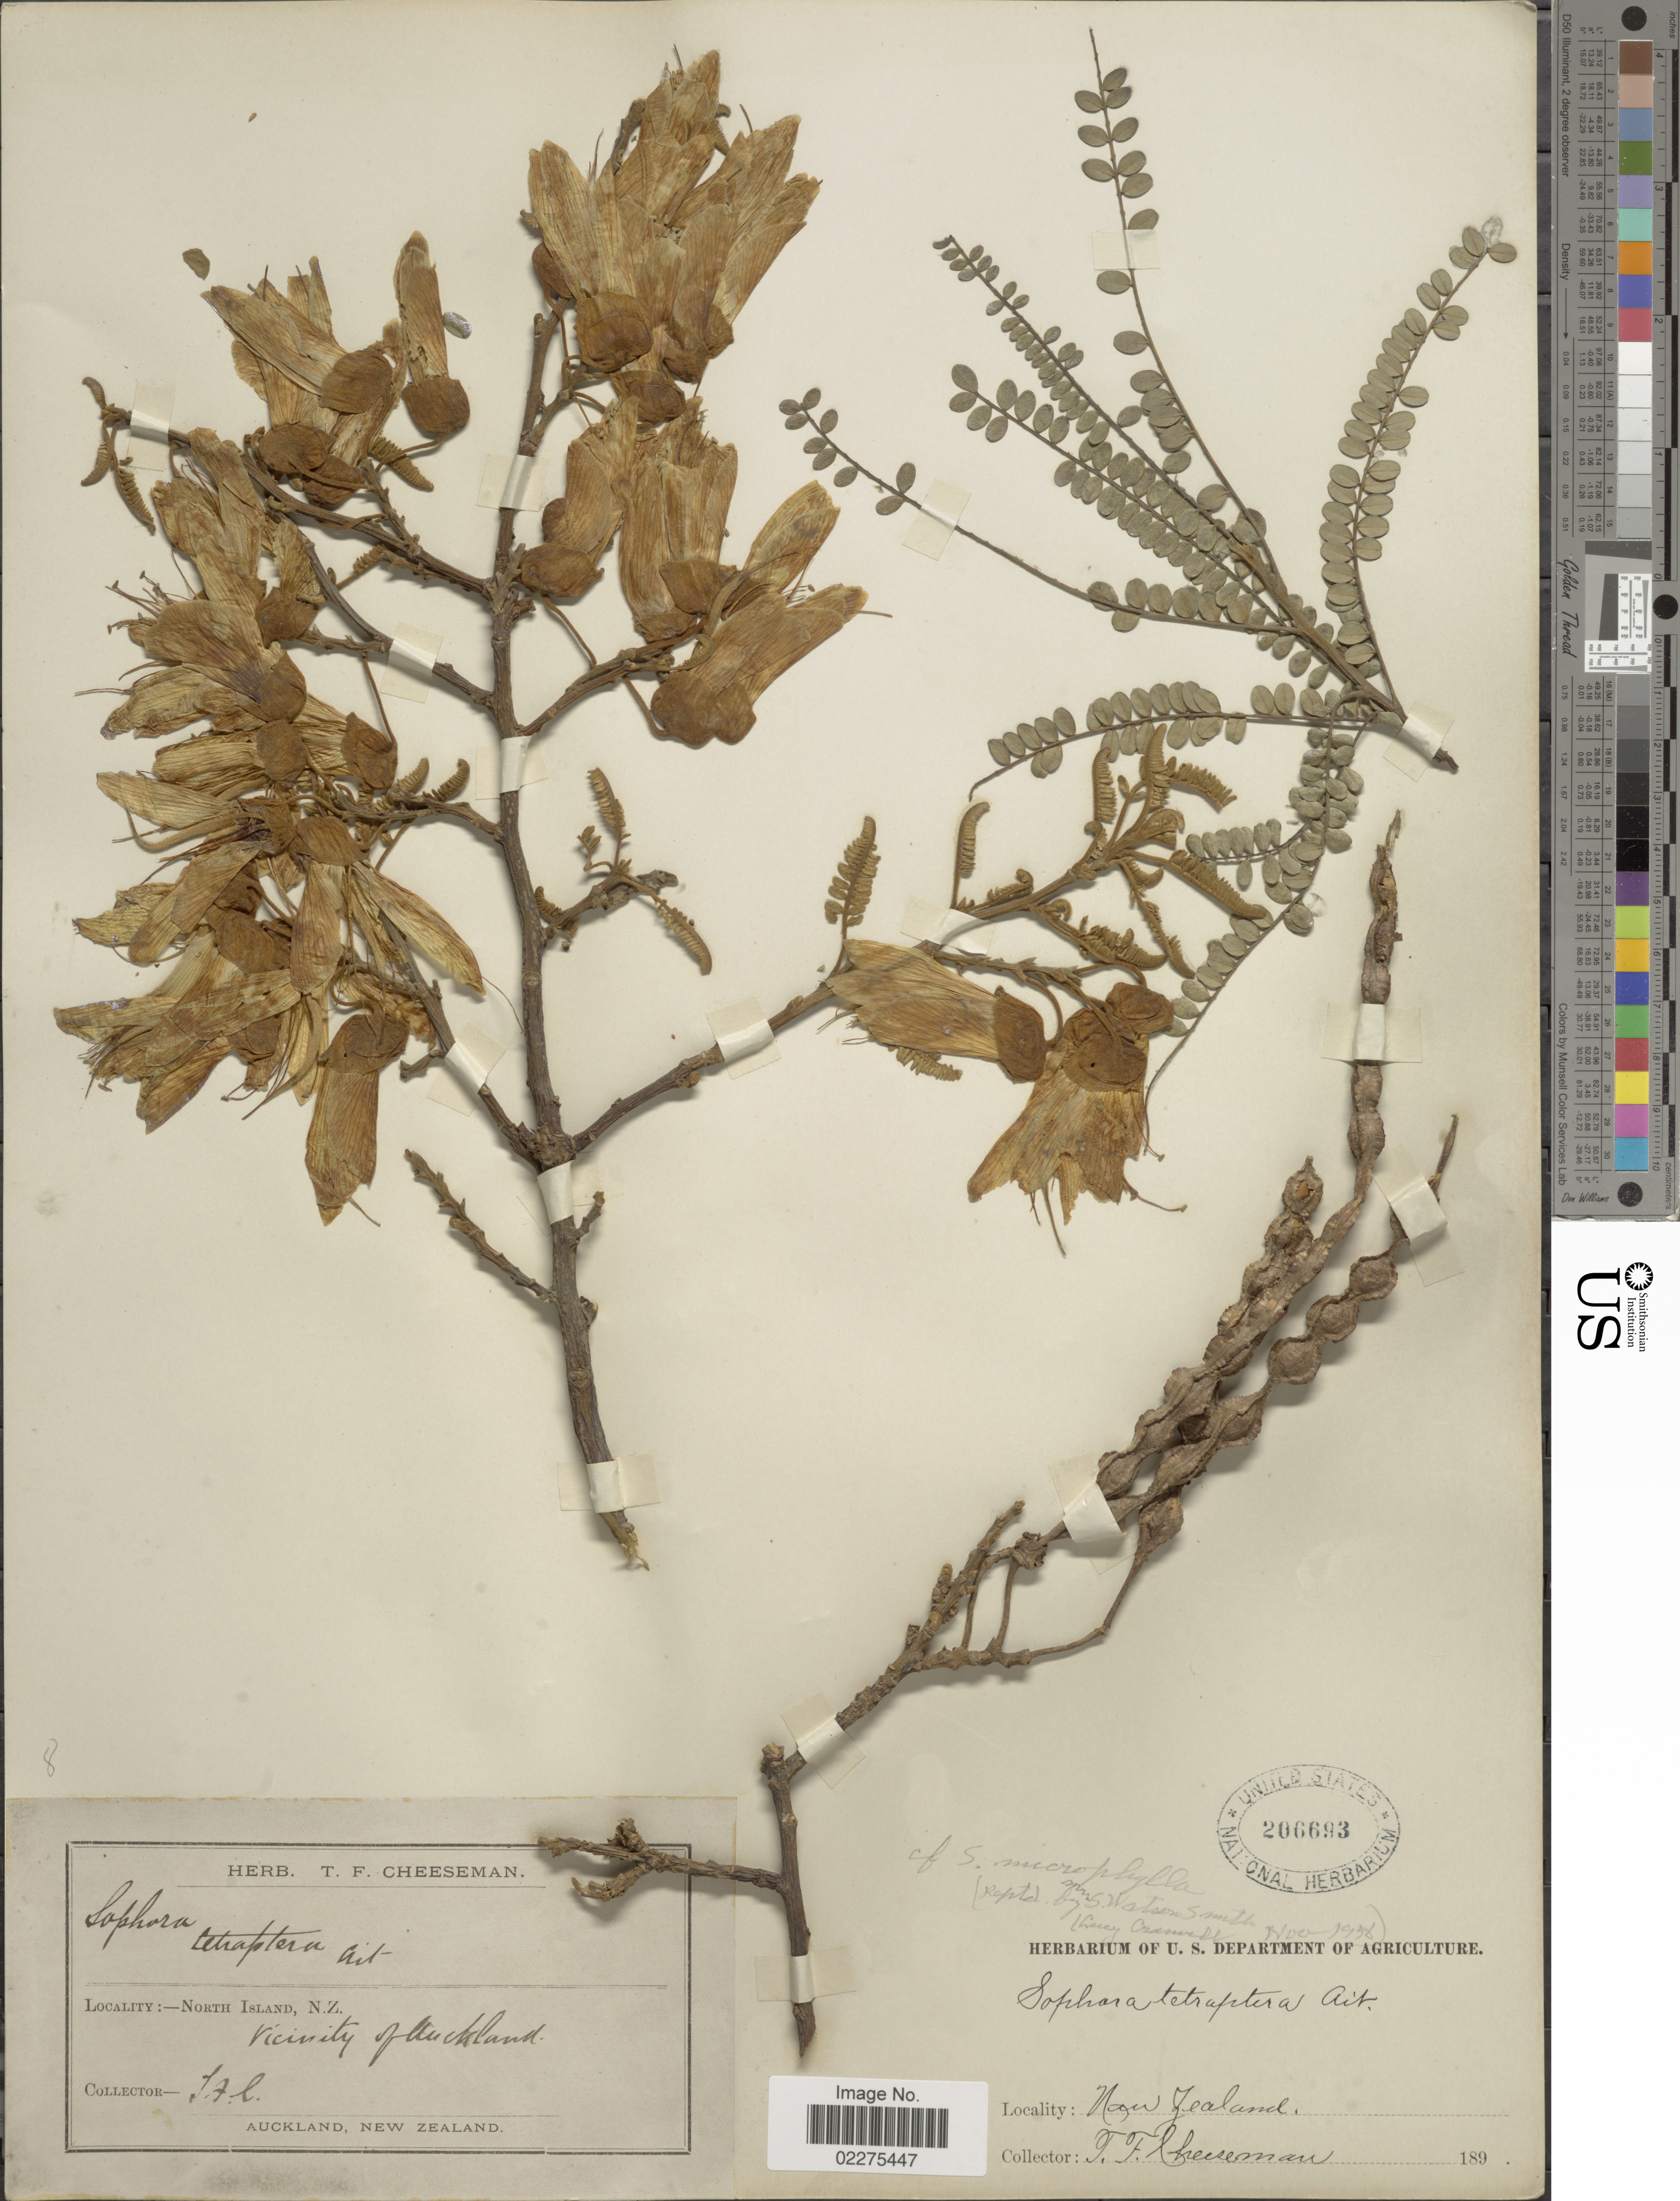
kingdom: Plantae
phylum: Tracheophyta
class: Magnoliopsida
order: Fabales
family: Fabaceae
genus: Sophora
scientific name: Sophora tetraptera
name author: J.F. Mill.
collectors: T. F. Cheeseman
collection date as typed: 189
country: New Zealand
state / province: Auckland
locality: North Island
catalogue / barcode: US 206693